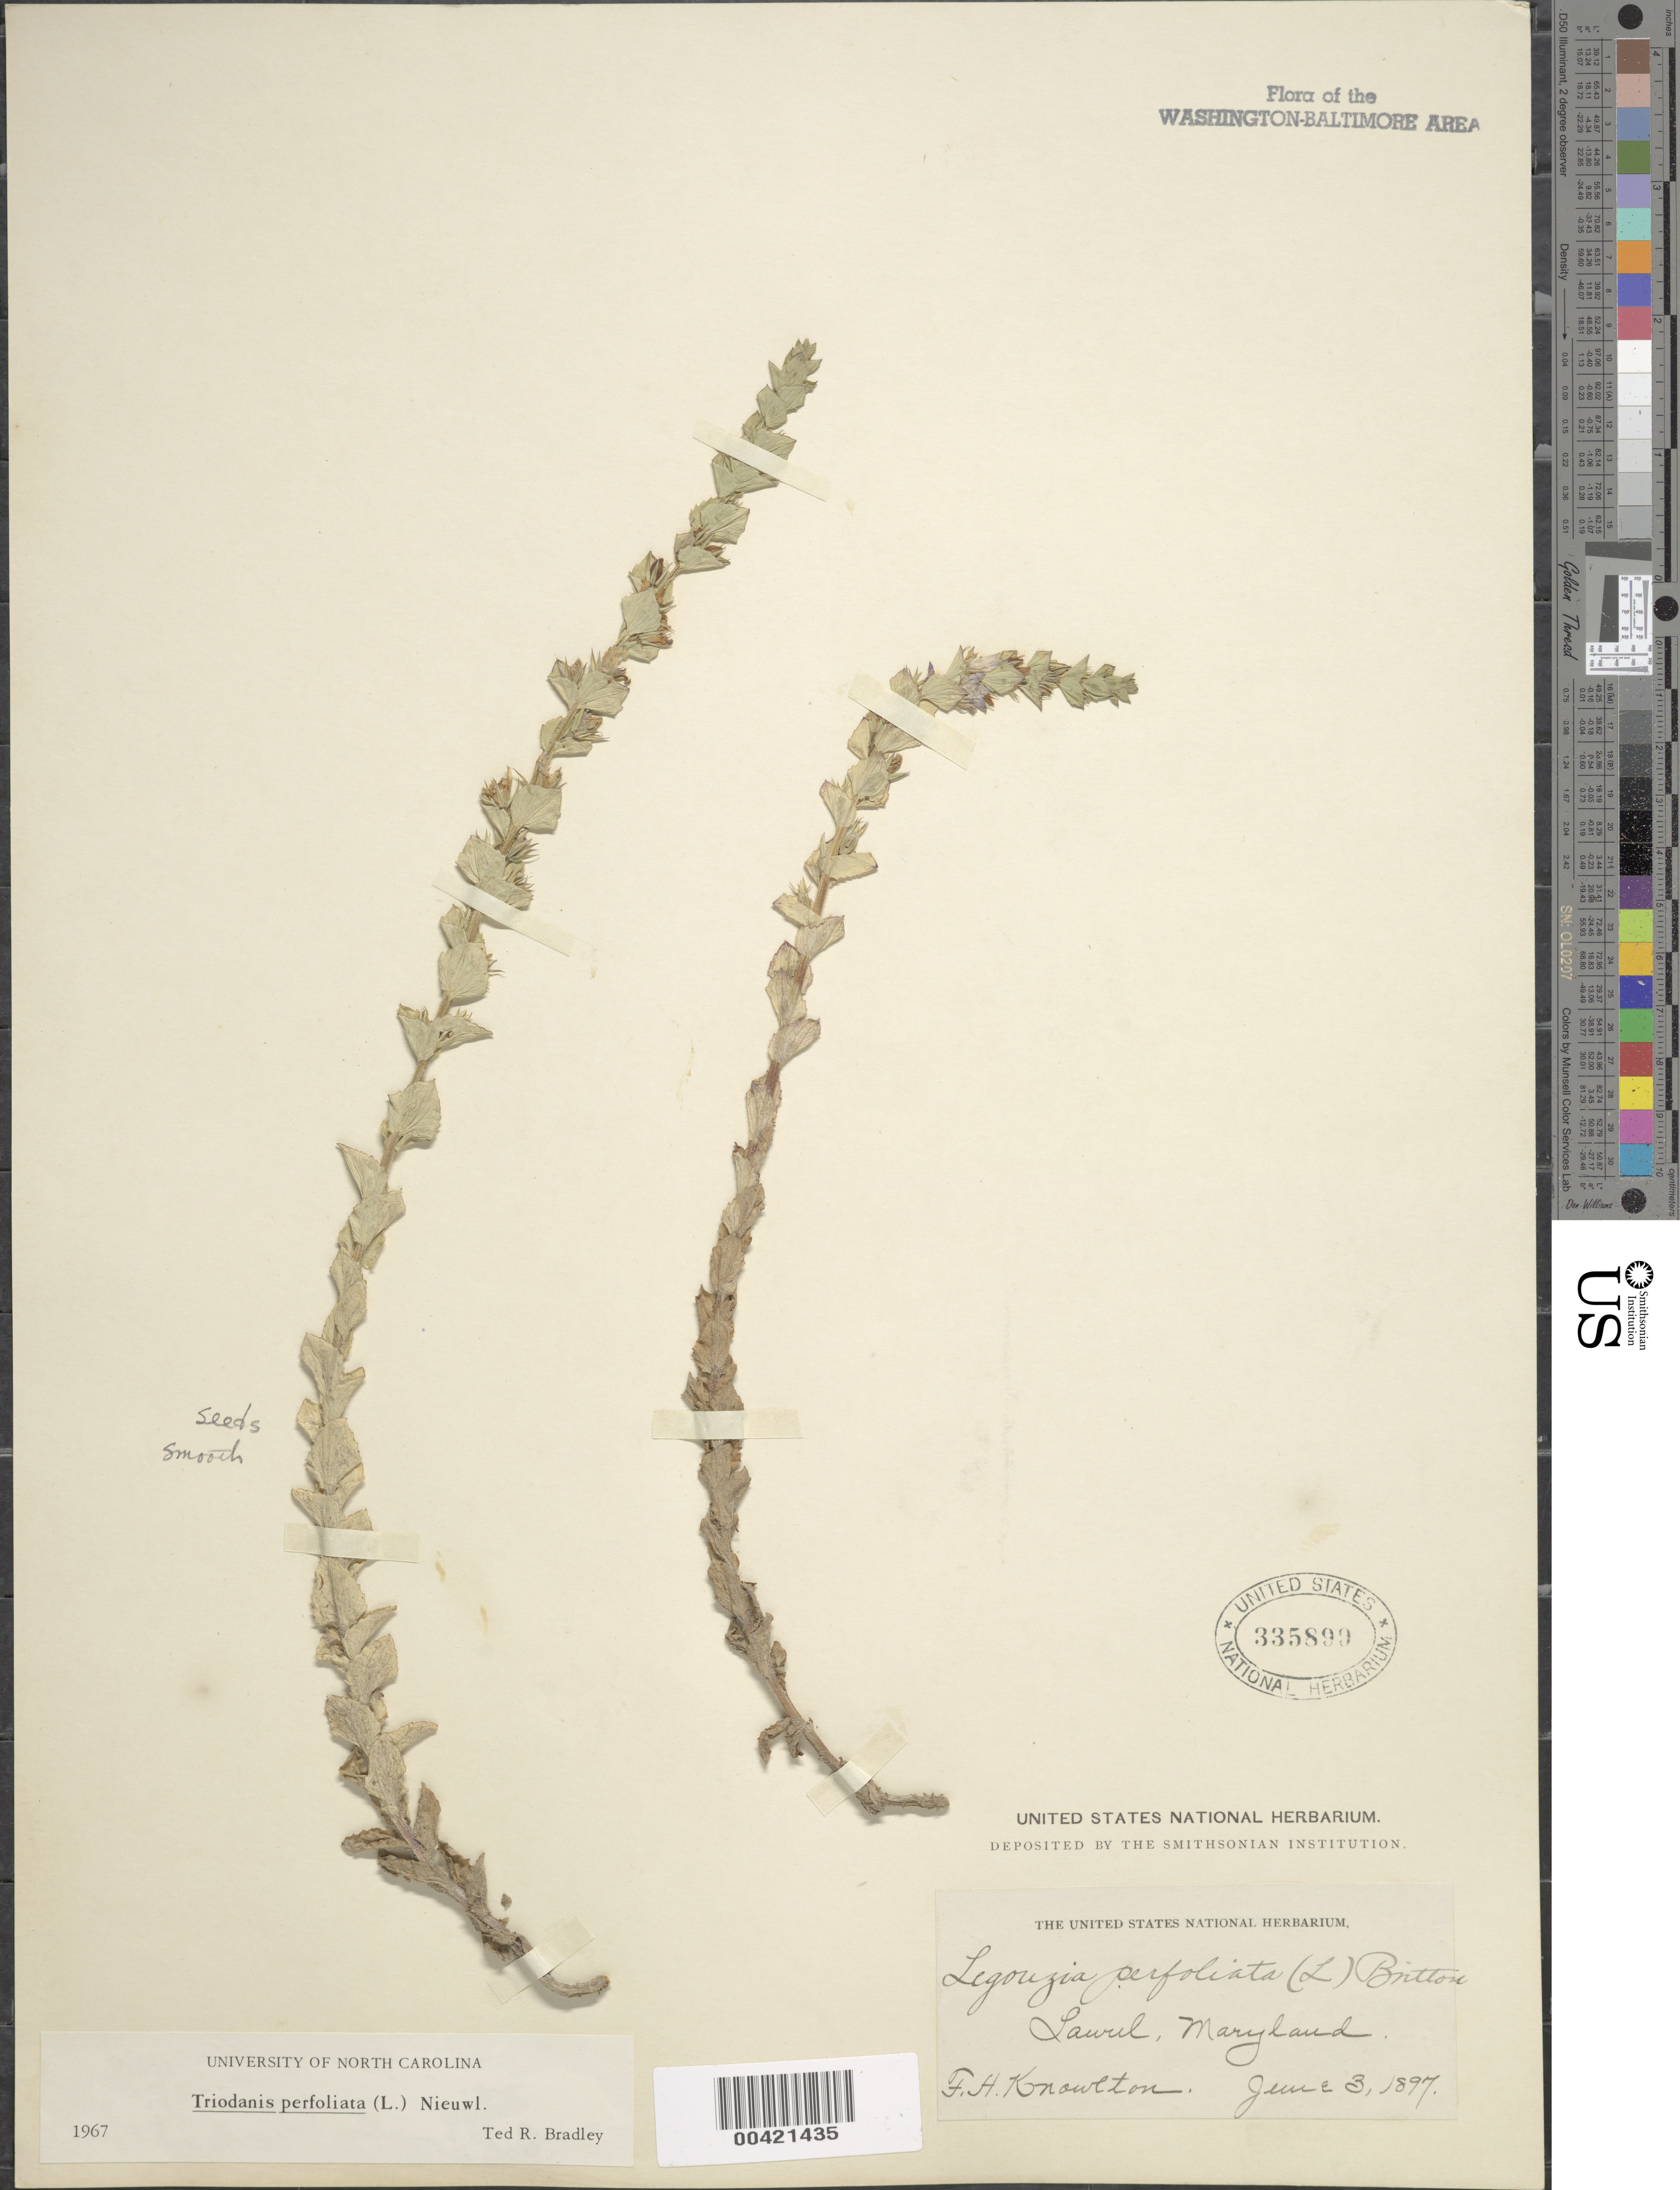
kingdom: Plantae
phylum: Tracheophyta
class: Magnoliopsida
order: Asterales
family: Campanulaceae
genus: Triodanis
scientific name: Triodanis perfoliata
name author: (L.) Nieuwl.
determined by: Bradley, T. R.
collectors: F. H. Knowlton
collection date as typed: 03 Jun 1897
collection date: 1897-06-03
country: United States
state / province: Maryland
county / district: Prince George's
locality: Laurel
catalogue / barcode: US 335899